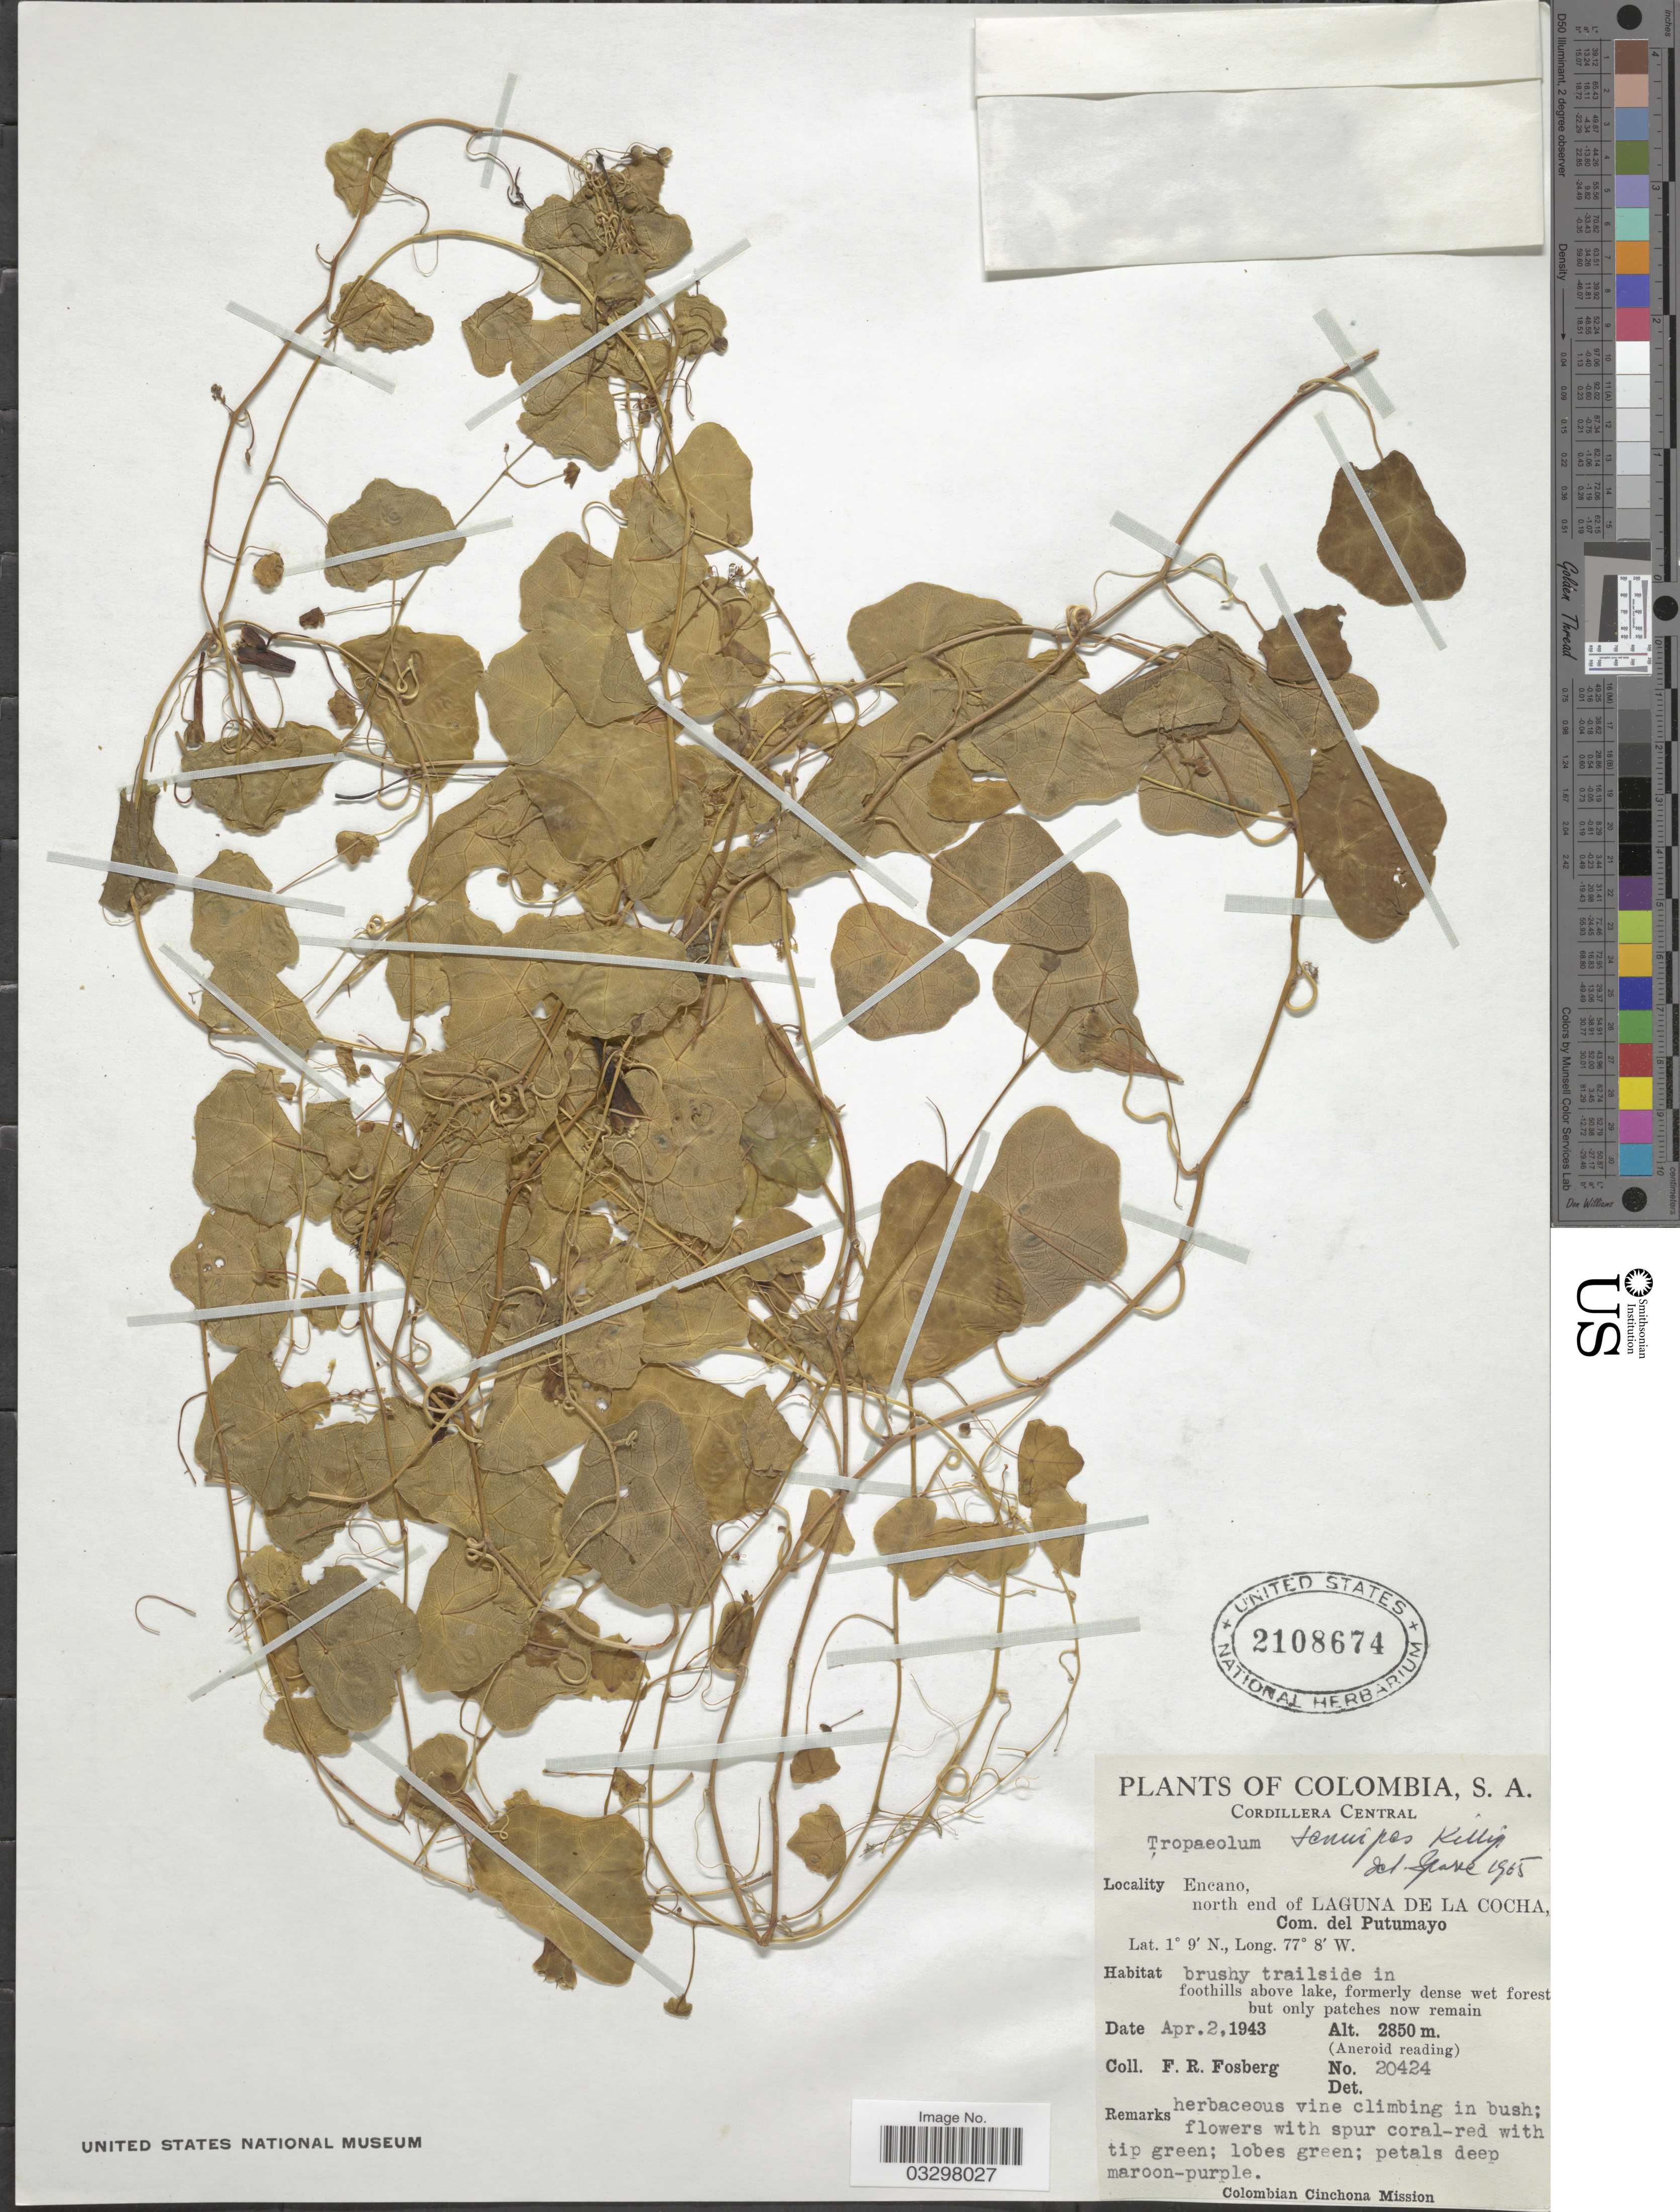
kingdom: Plantae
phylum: Tracheophyta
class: Magnoliopsida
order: Brassicales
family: Tropaeolaceae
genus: Tropaeolum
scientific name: Tropaeolum trilobum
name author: Turcz.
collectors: F. R. Fosberg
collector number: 20424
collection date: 1943-04-02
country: Colombia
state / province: Putumayo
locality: Cordillera Central, Encano, north end of Laguna de la Cocha, Com. del Putumayo.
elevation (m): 2850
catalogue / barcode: US 2108674